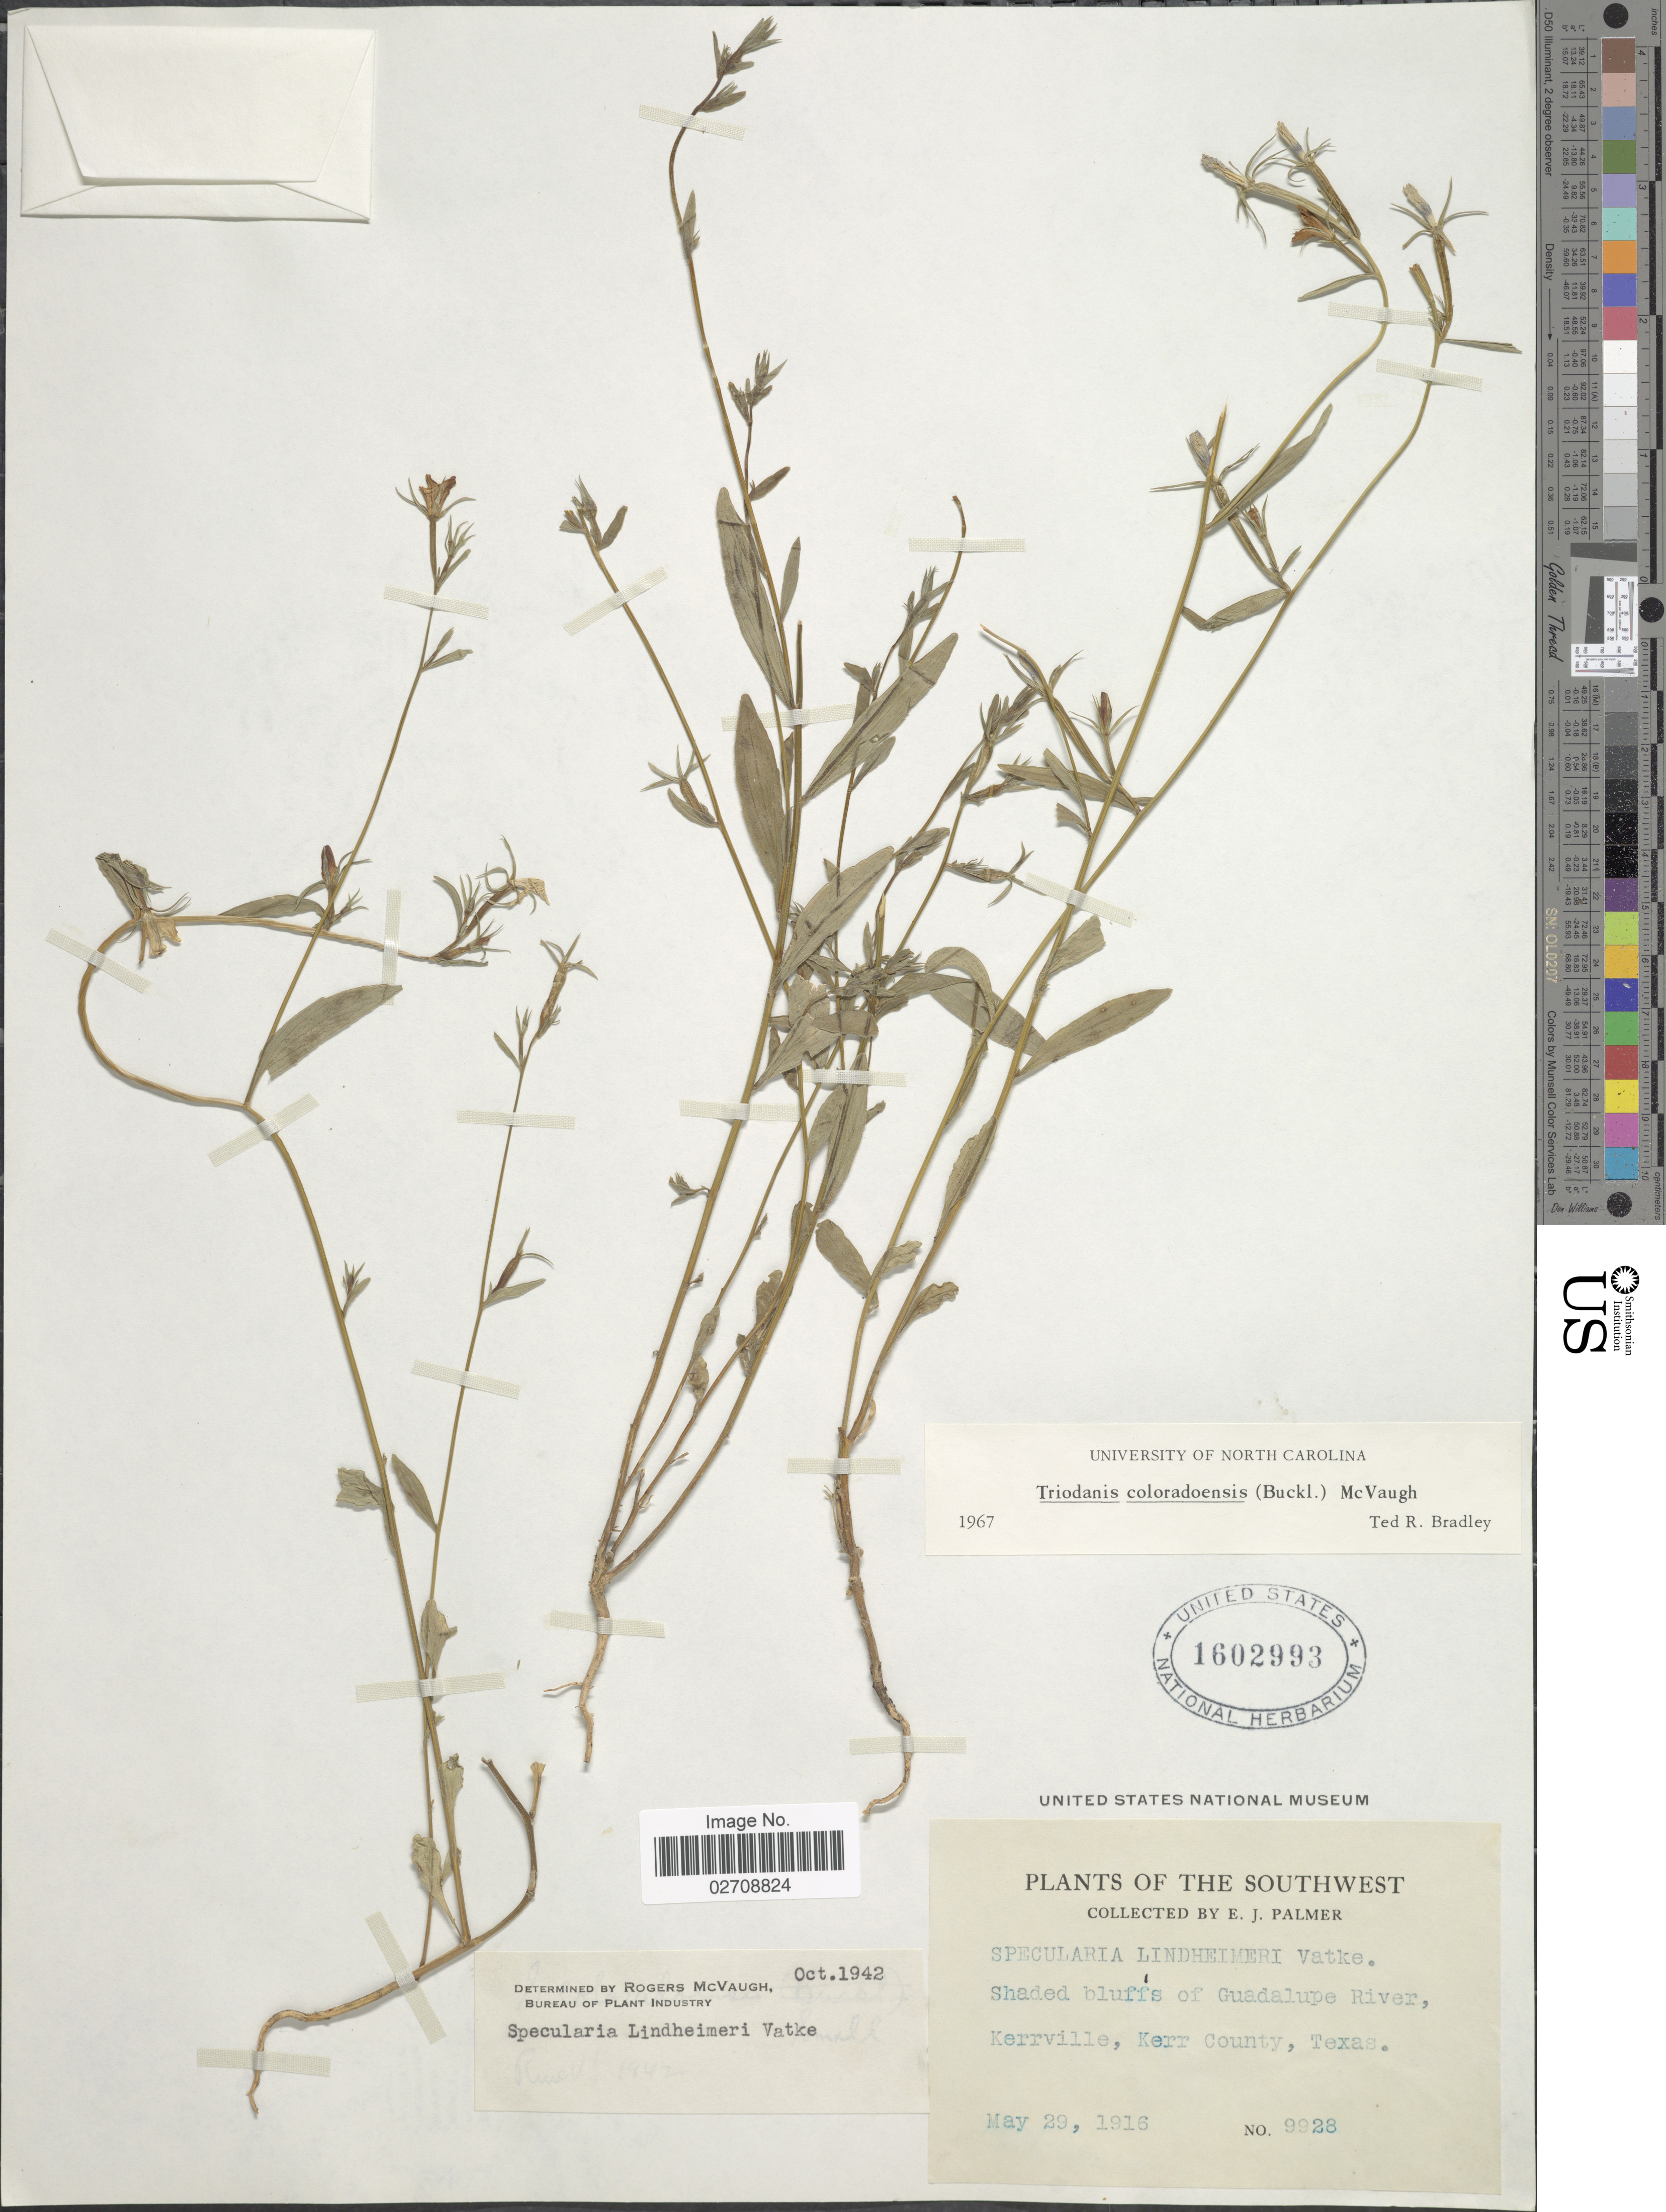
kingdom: Plantae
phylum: Tracheophyta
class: Magnoliopsida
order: Asterales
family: Campanulaceae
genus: Triodanis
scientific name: Triodanis coloradoensis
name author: (Buckley) McVaugh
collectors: E. J. Palmer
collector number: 9928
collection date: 1916-05-29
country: United States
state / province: Texas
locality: The Southwest, Shaded bluffs of Guadalupe River, Kerrville, Kerr County, Texas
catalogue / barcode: US 1602993